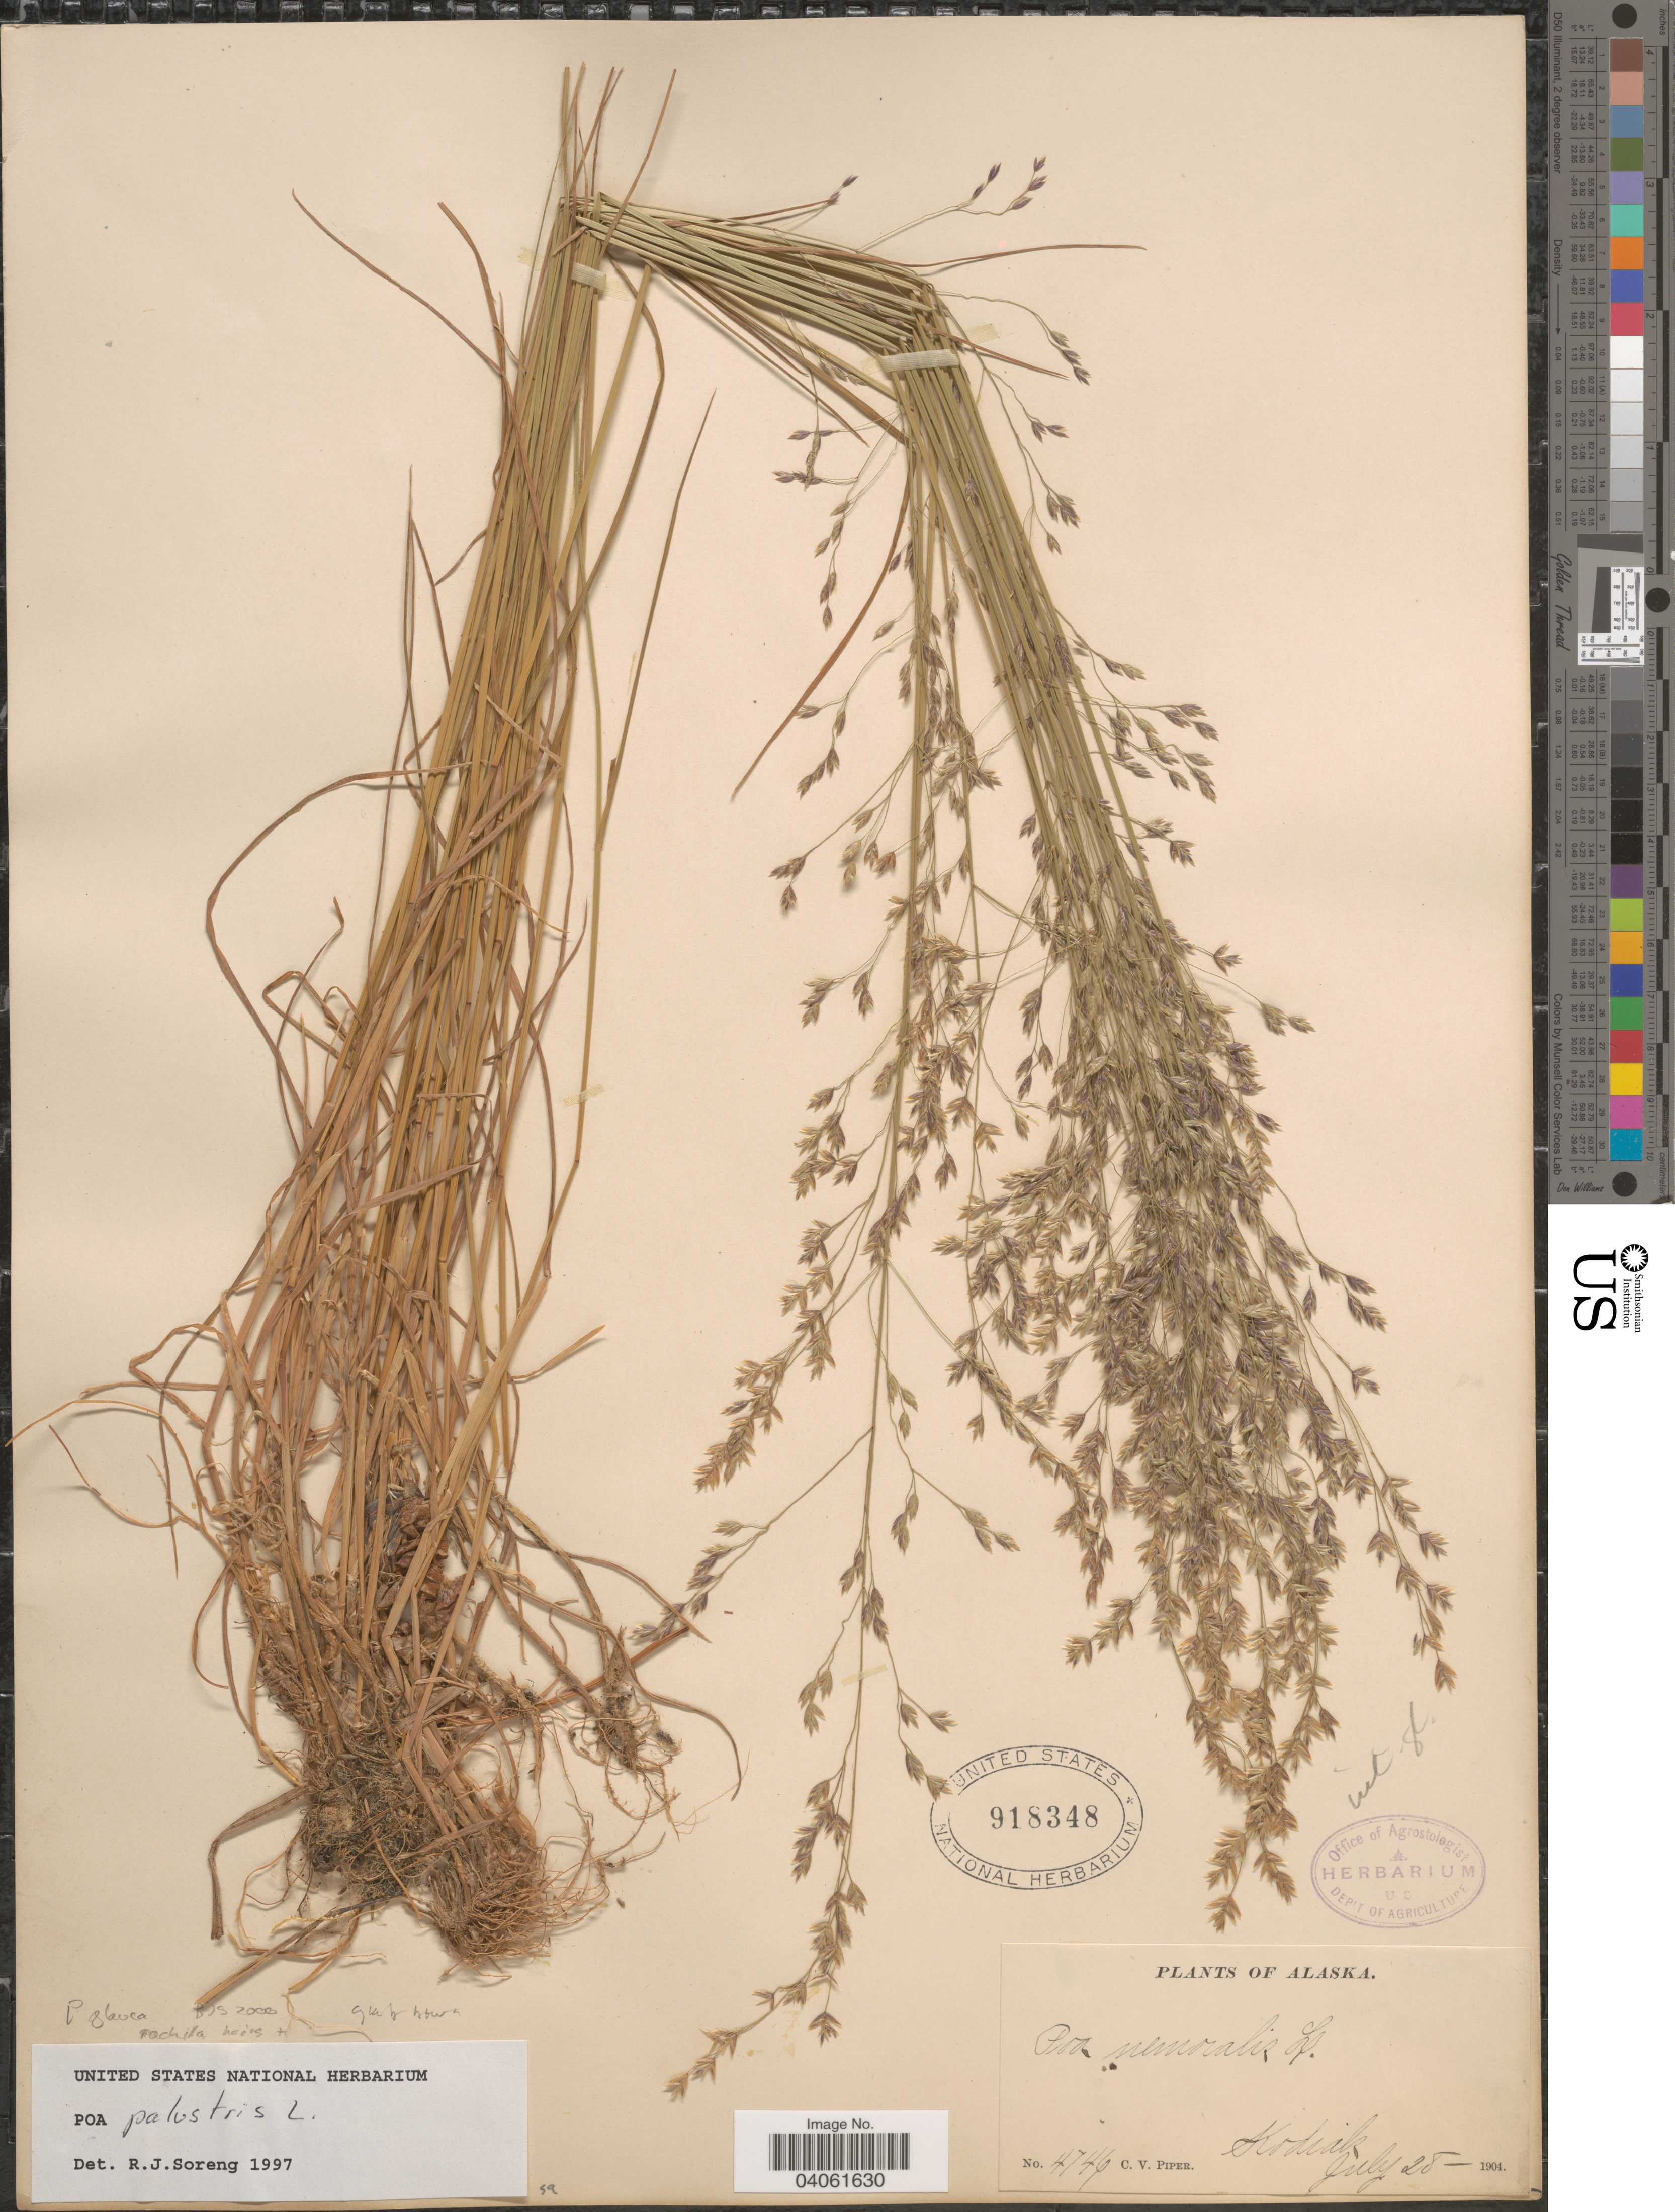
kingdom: Plantae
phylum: Tracheophyta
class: Liliopsida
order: Poales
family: Poaceae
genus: Poa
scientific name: Poa palustris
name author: L.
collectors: C. V. Piper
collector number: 4746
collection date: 1904-07-28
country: United States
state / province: Alaska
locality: Kodiak.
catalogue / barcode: US 918348